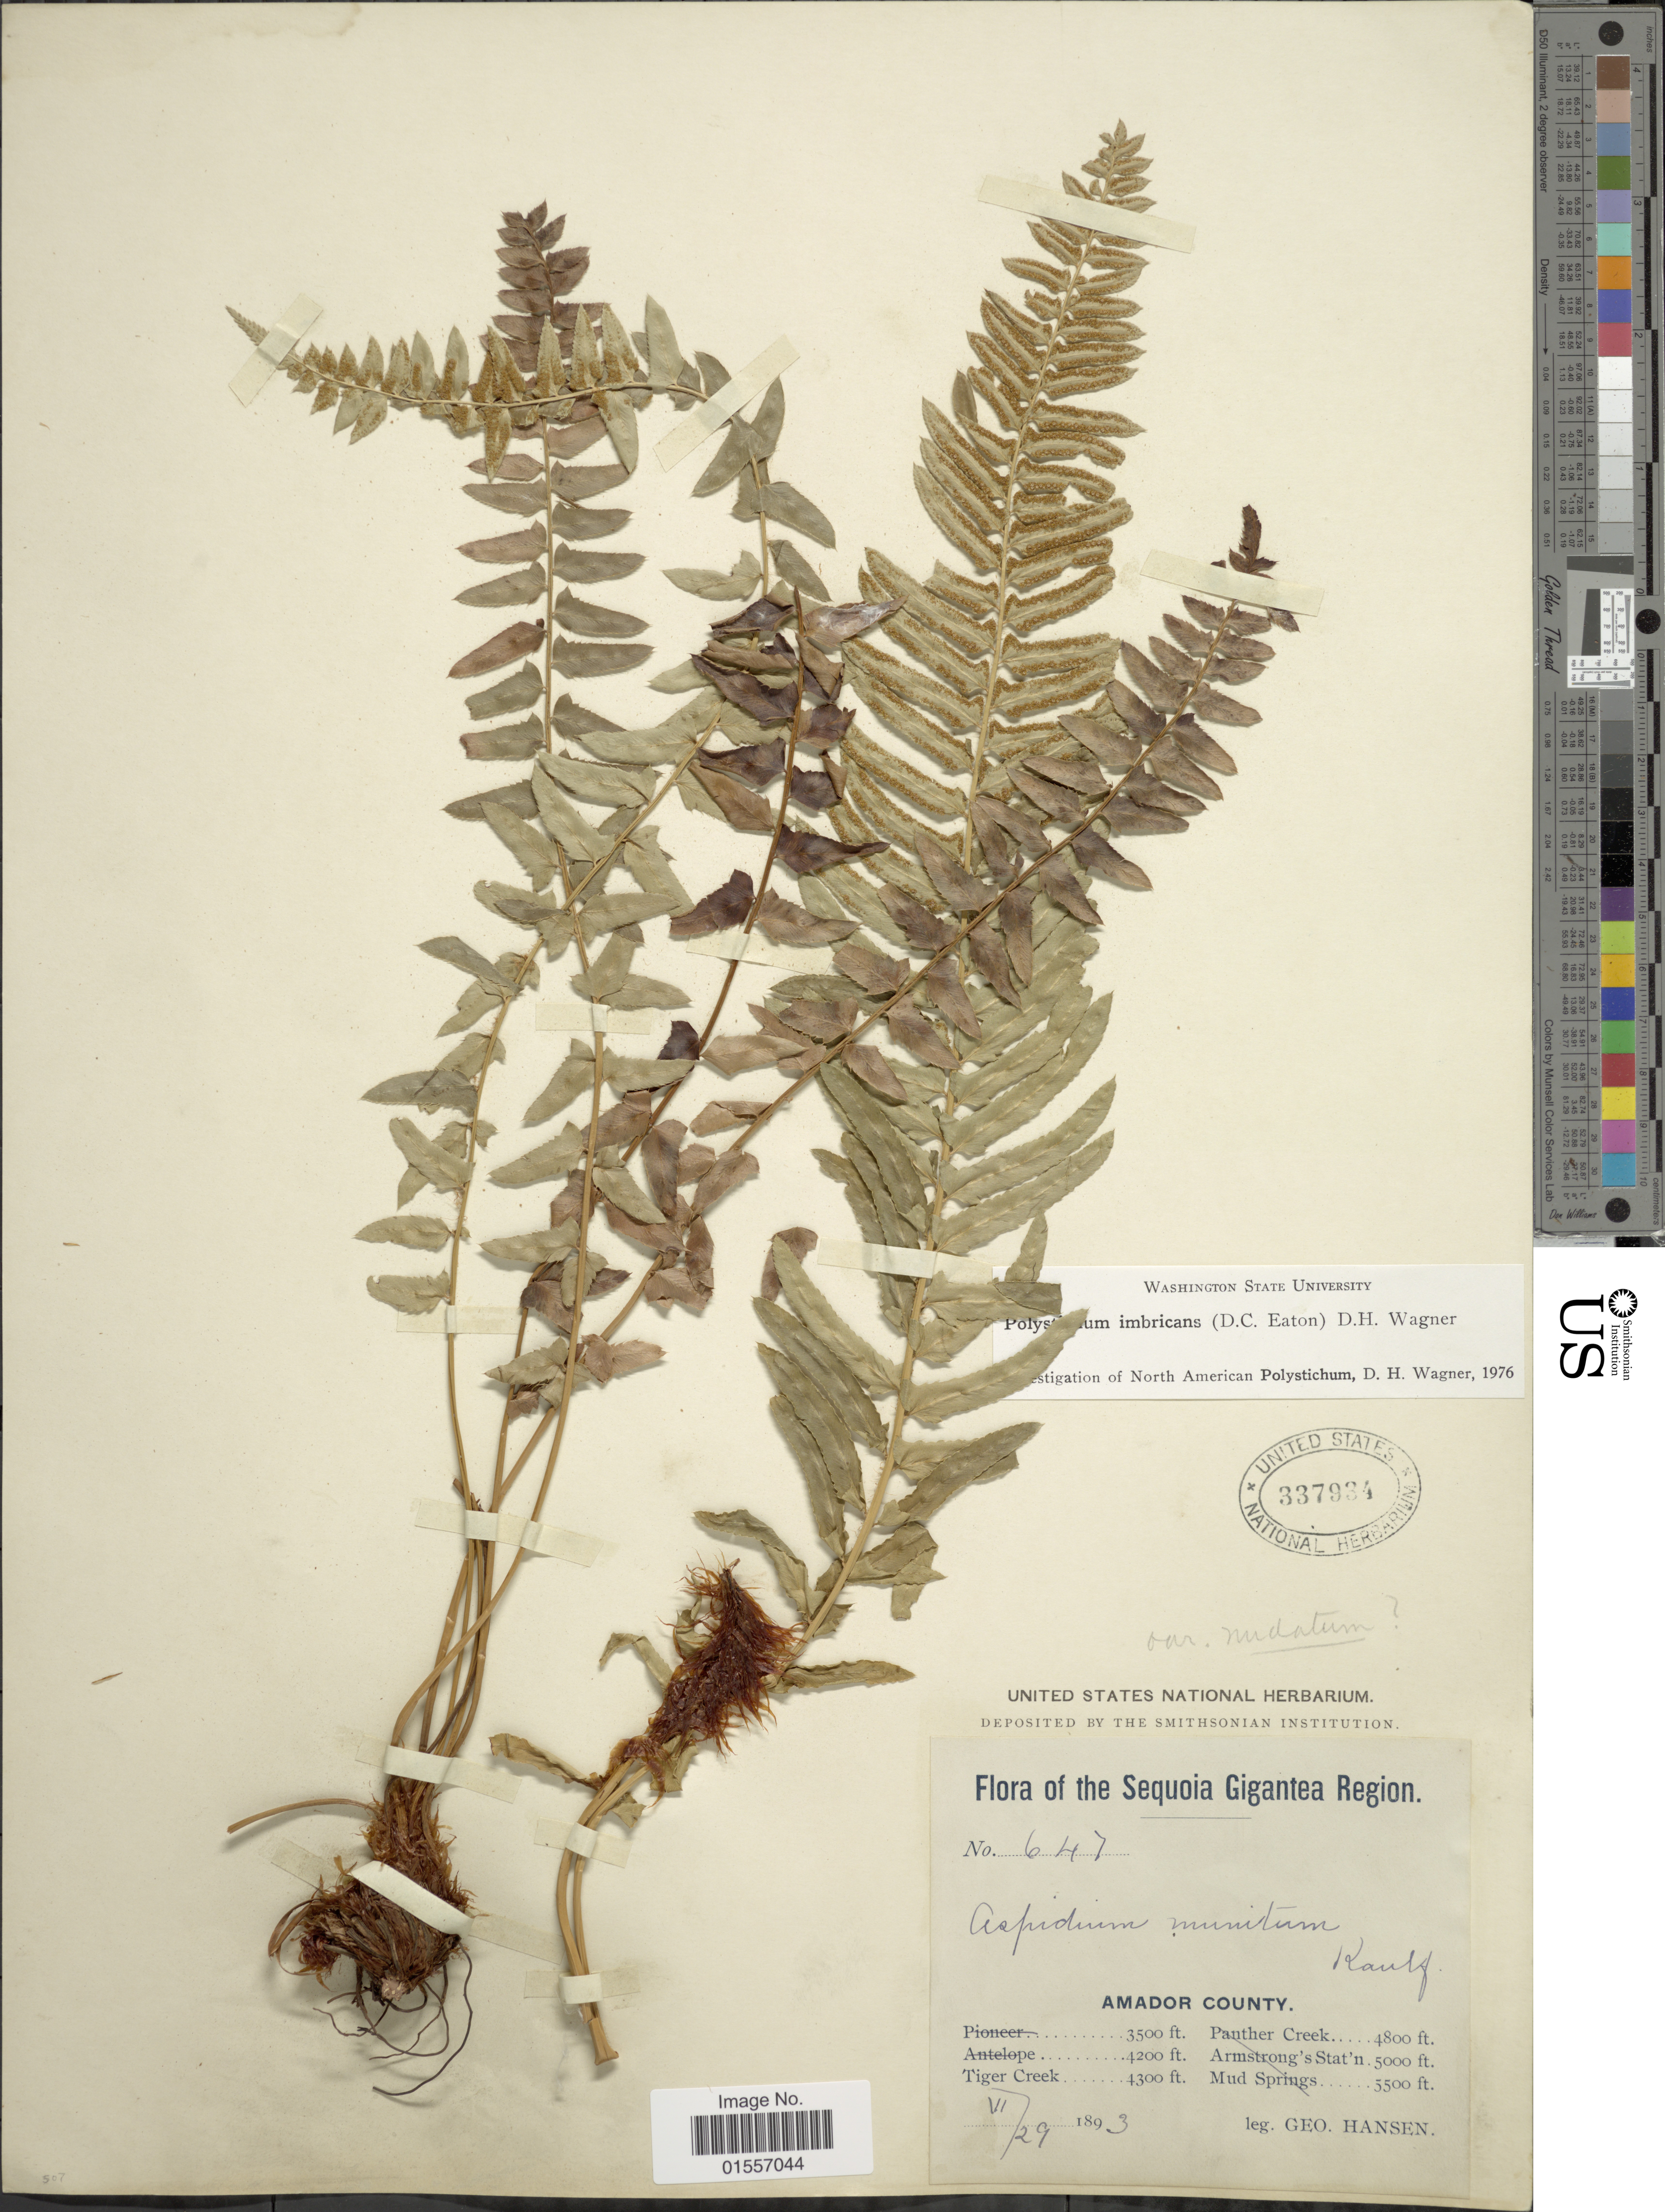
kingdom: Plantae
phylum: Tracheophyta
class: Polypodiopsida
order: Polypodiales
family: Dryopteridaceae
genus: Polystichum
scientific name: Polystichum imbricans subsp. imbricans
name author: (D.C. Eaton) D.H. Wagner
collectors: G. Hansen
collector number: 647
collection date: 1893-06-29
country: United States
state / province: California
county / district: Amador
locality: Sequoia Gigantea Region, Amador County, Tiger Creek.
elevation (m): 1311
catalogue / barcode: US 337934